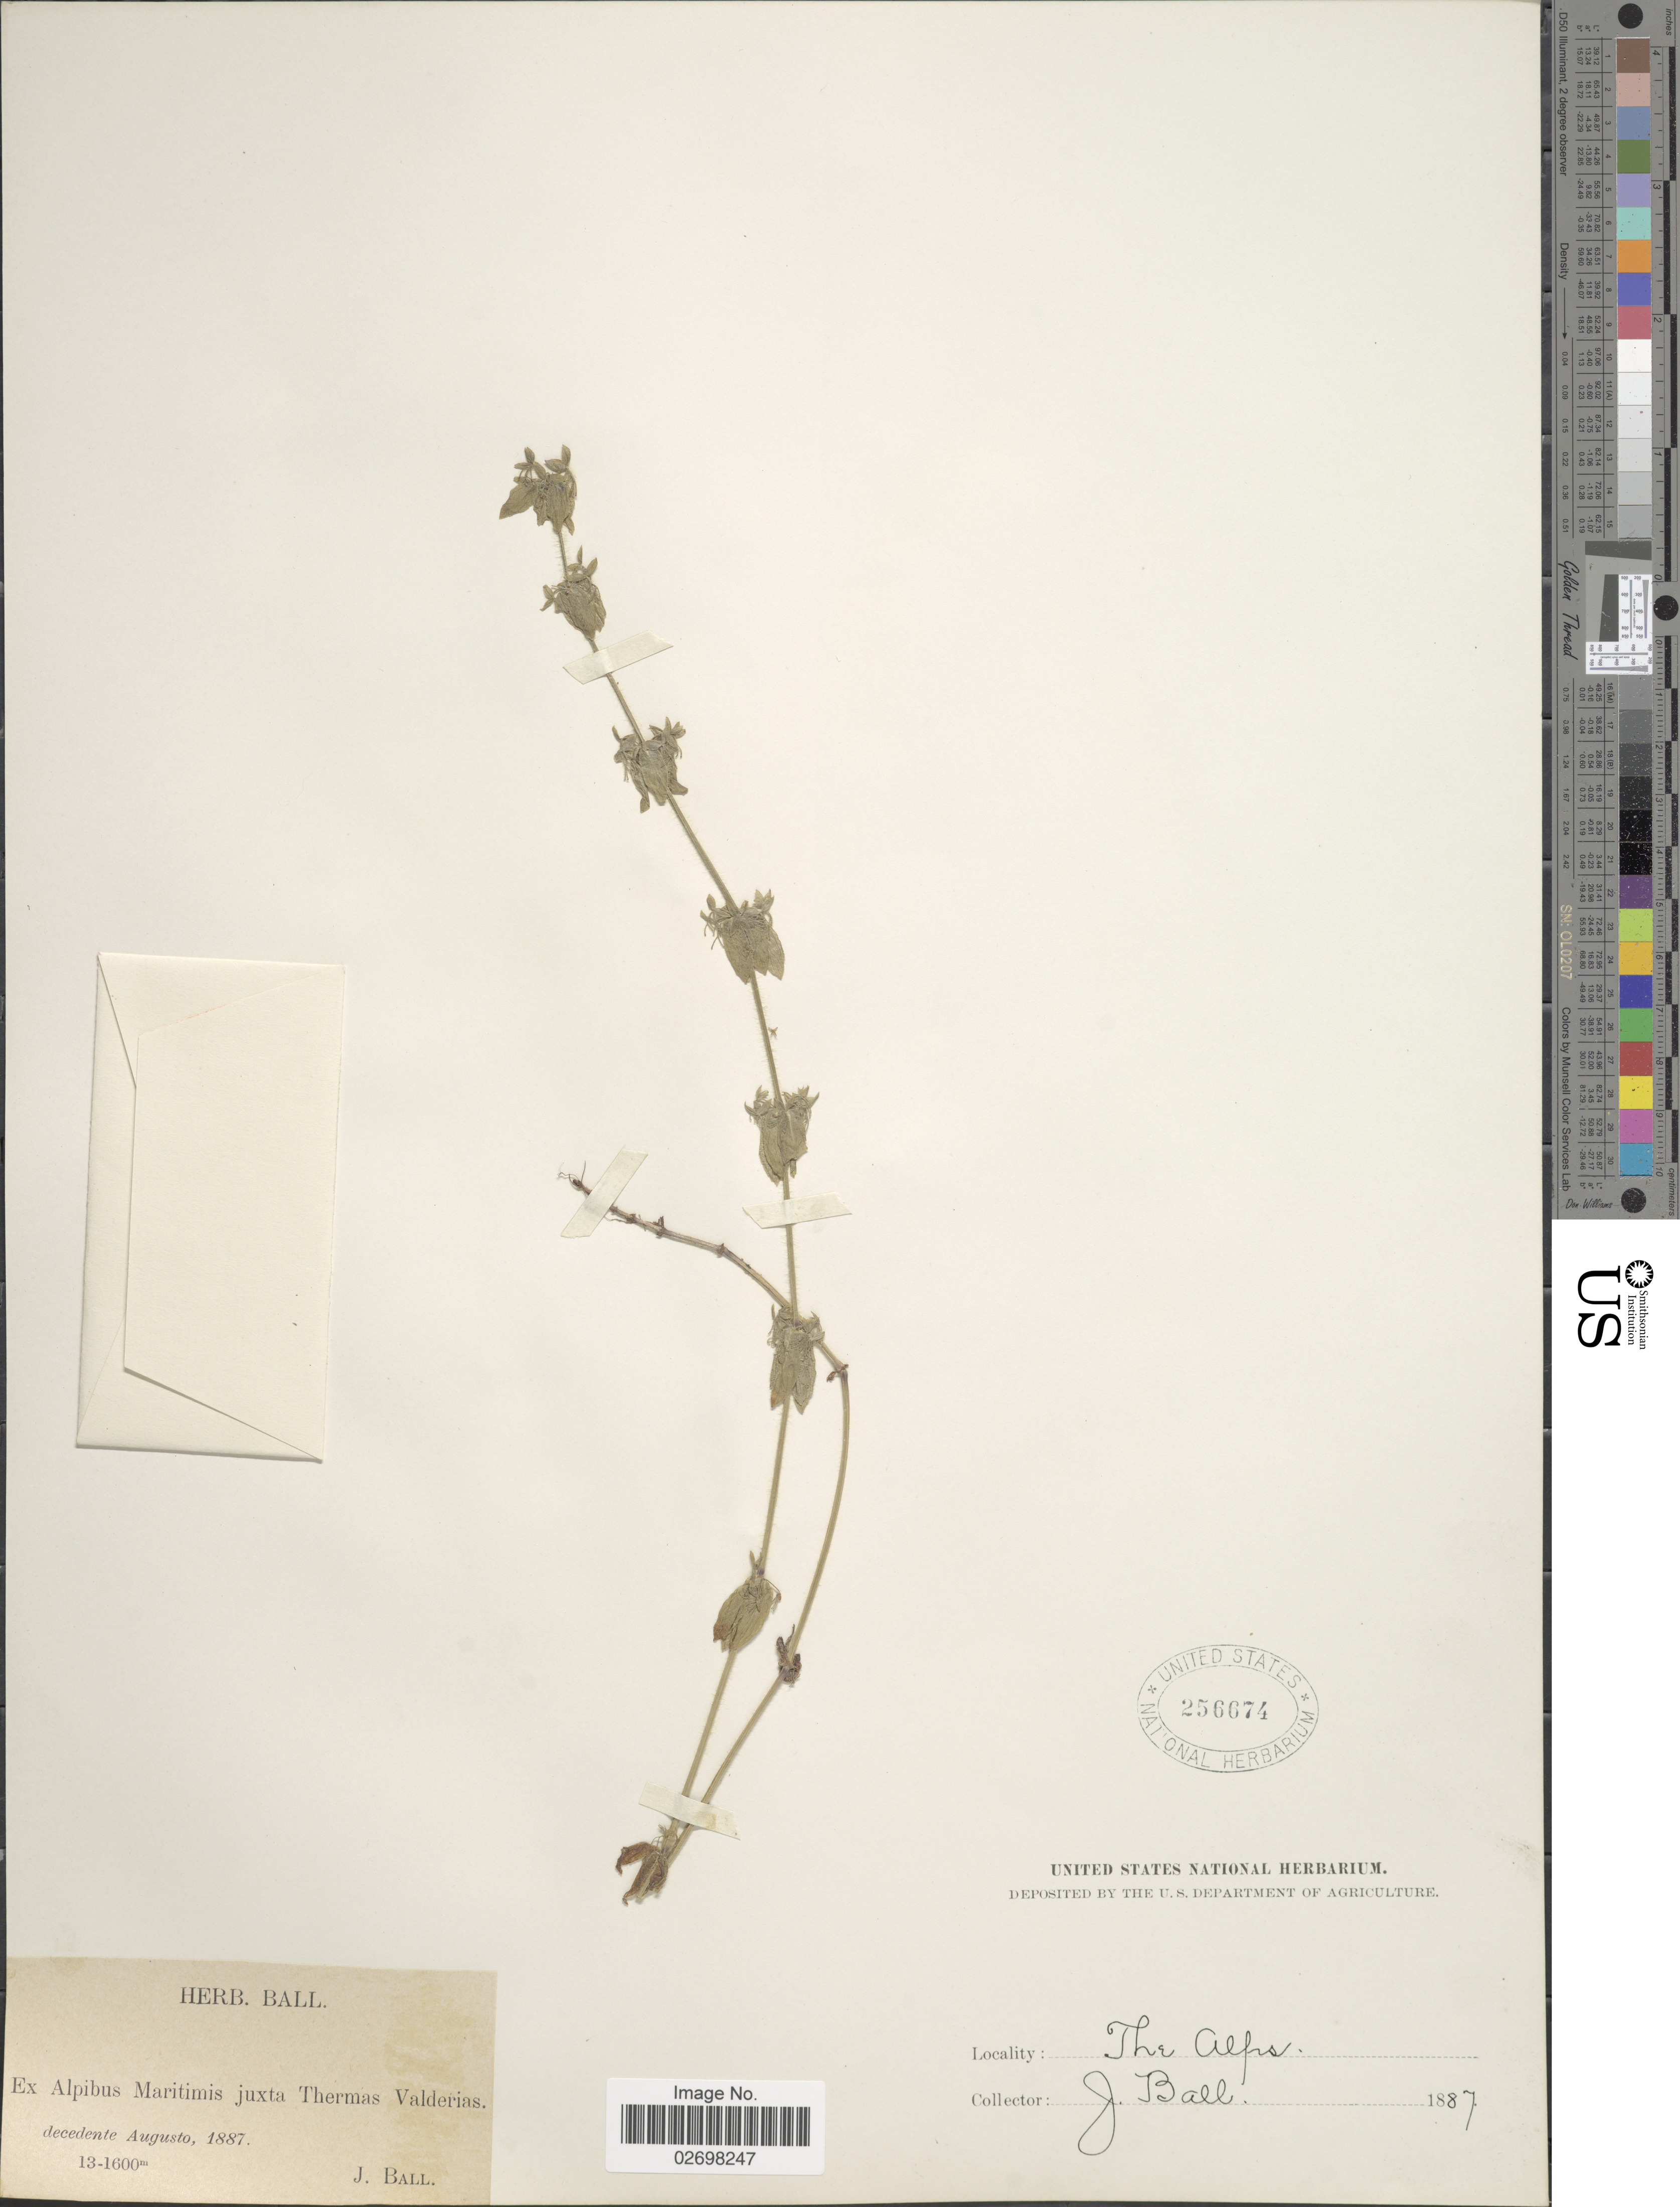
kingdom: Plantae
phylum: Tracheophyta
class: Magnoliopsida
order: Gentianales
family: Rubiaceae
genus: Galium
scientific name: Galium sp.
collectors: J. Ball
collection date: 1887-08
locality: Alpibus Maritimis juxta Thermas Valderias, The Alps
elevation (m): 1300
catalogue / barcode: US 256674